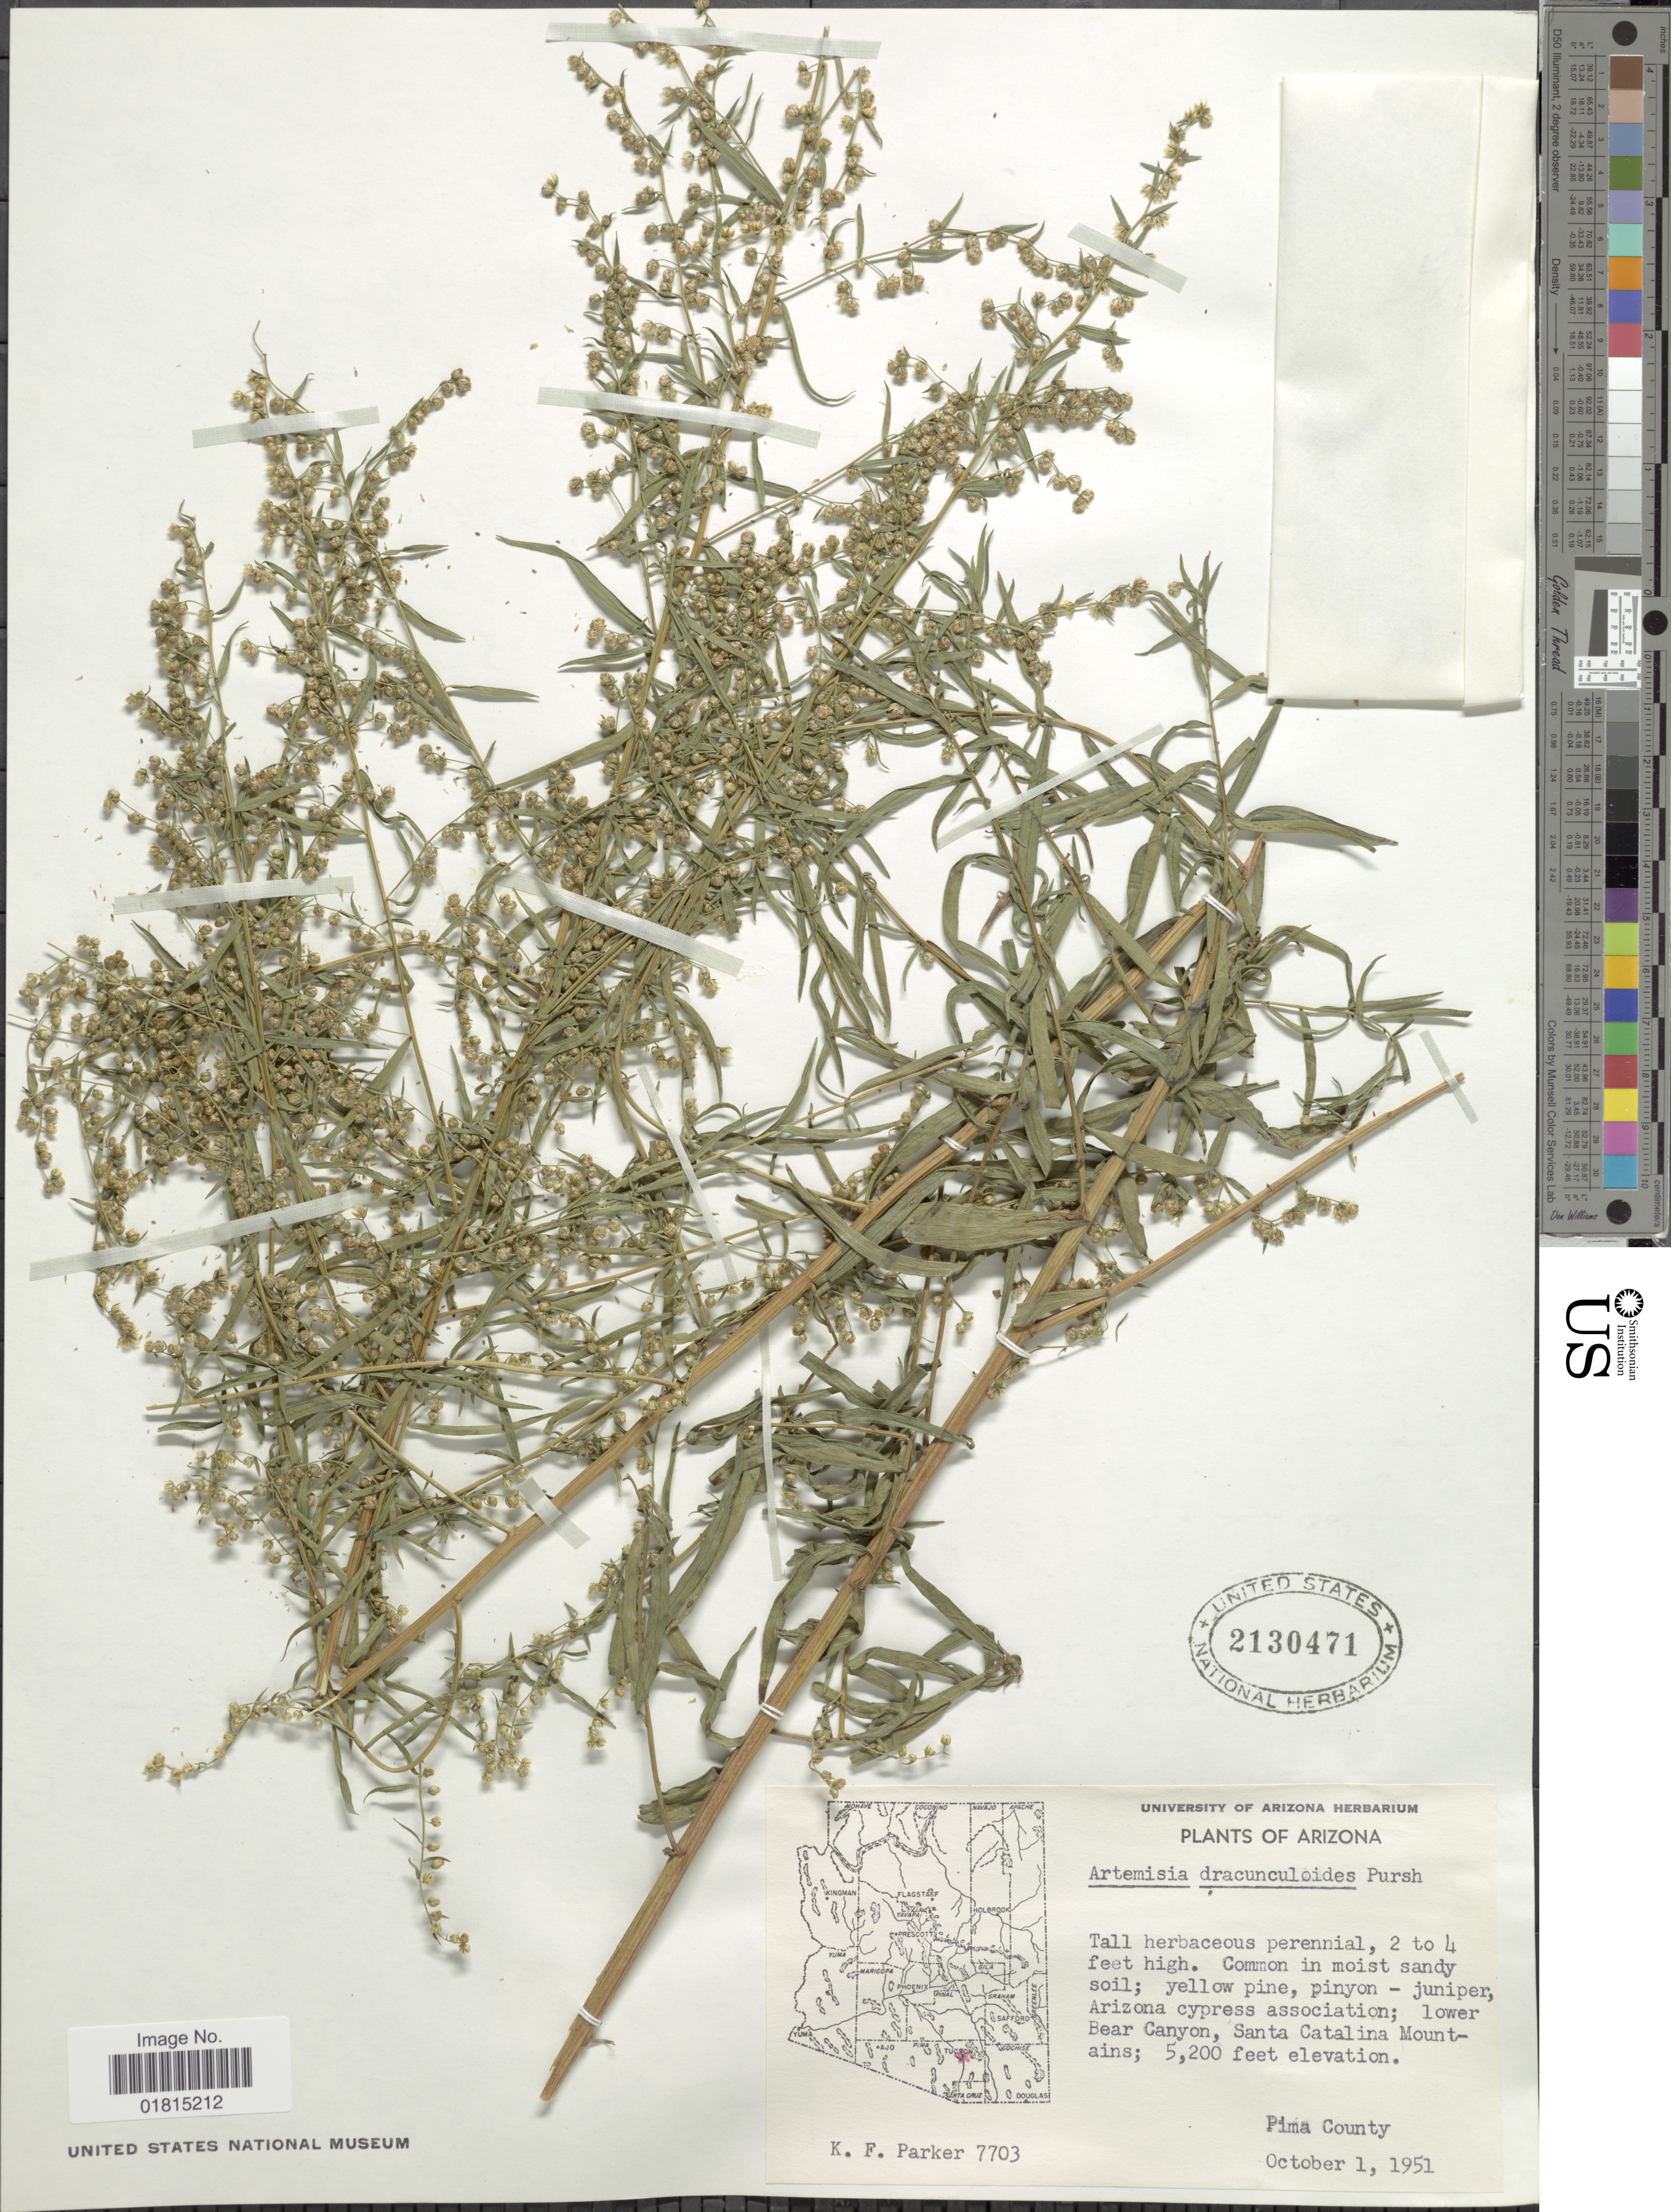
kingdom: Plantae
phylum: Tracheophyta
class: Magnoliopsida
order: Asterales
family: Asteraceae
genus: Artemisia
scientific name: Artemisia dracunculoides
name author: Pursh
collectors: K. F. Parker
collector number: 7703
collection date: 1951-10-01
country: United States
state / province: Arizona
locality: Lower Bear Canyon, Santa Catalina Mountains. Pima County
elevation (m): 1585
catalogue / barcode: US 2130470